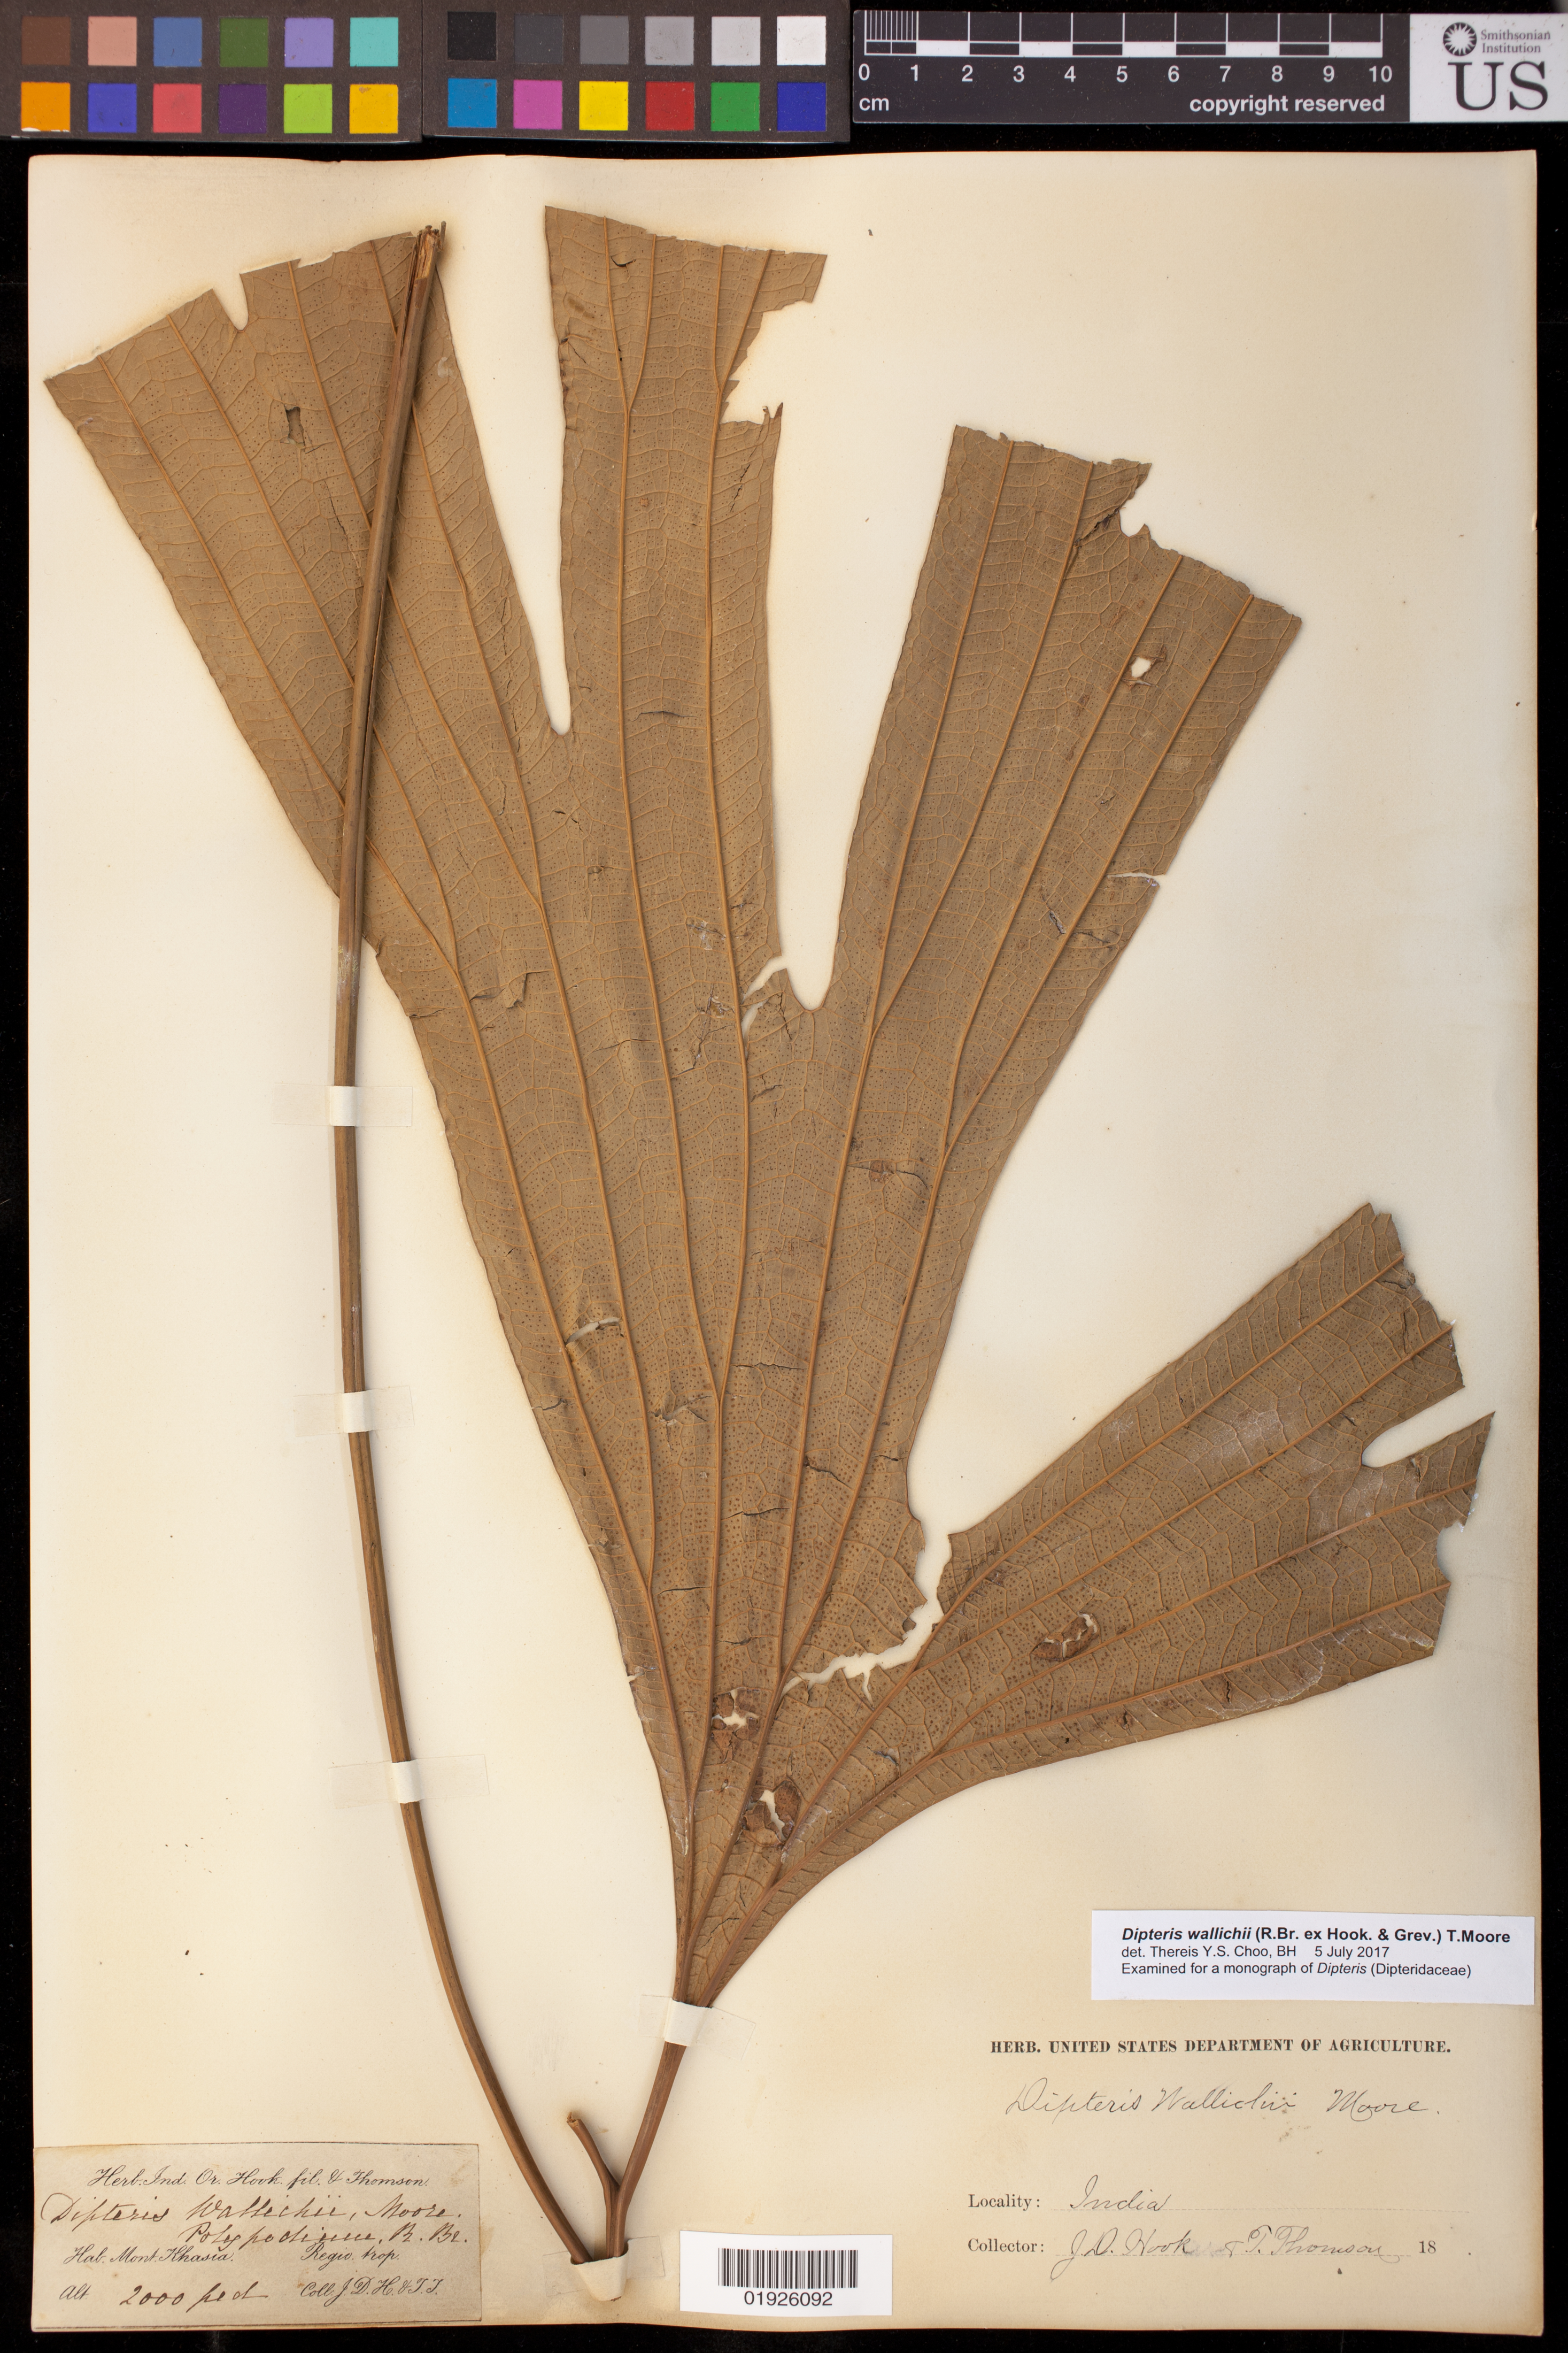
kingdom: Plantae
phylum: Tracheophyta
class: Polypodiopsida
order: Gleicheniales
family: Dipteridaceae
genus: Dipteris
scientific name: Dipteris wallichii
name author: (R. Br.) T. Moore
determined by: Choo, Thereis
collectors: J. D. Hooker & T. Thomson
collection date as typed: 18--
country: India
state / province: Meghalaya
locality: Assam, India; Mont. Khasia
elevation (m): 610